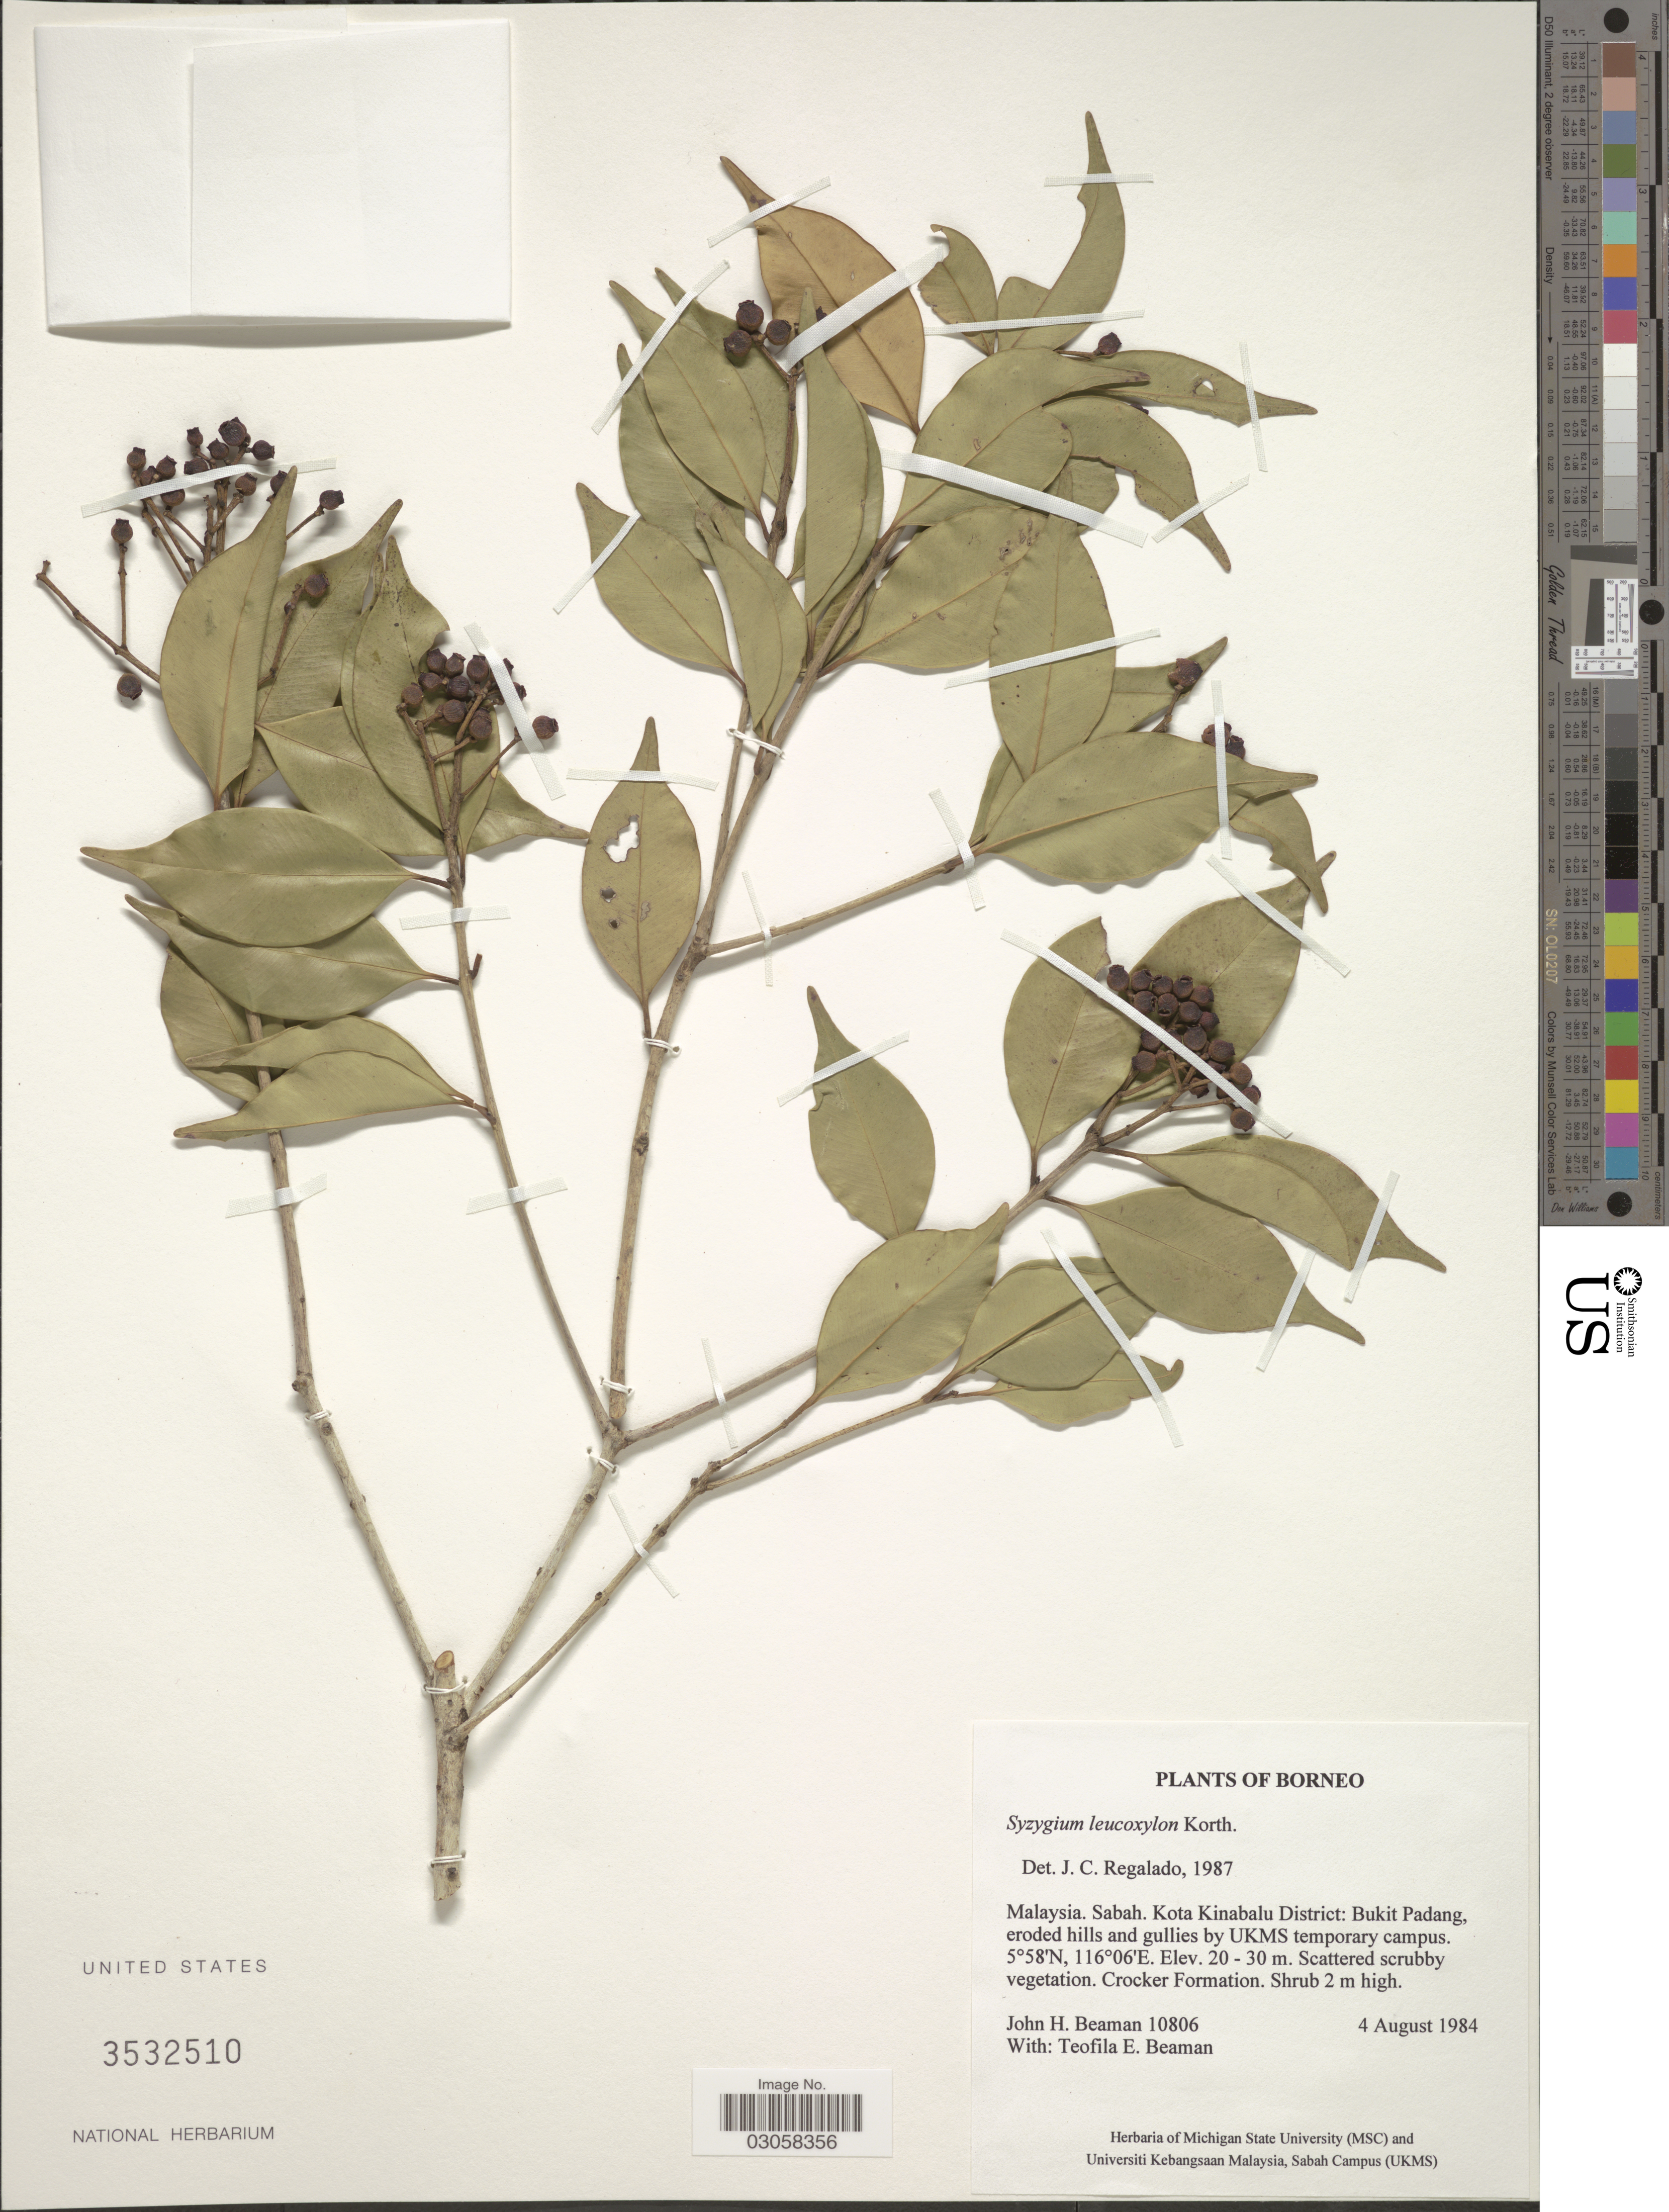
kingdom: Plantae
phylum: Tracheophyta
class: Magnoliopsida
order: Myrtales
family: Myrtaceae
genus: Syzygium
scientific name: Syzygium leucoxylon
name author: Korth.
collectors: J. H. Beaman & T. E. Beaman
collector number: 10806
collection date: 1984-08-04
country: Malaysia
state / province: Sabah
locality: Borneo. Malaysia. Sabah. Kota Kinabalu District: Bukit Padang, eroded hills and gullies by UKMS temporary campus.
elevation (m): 20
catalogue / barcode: US 3532510